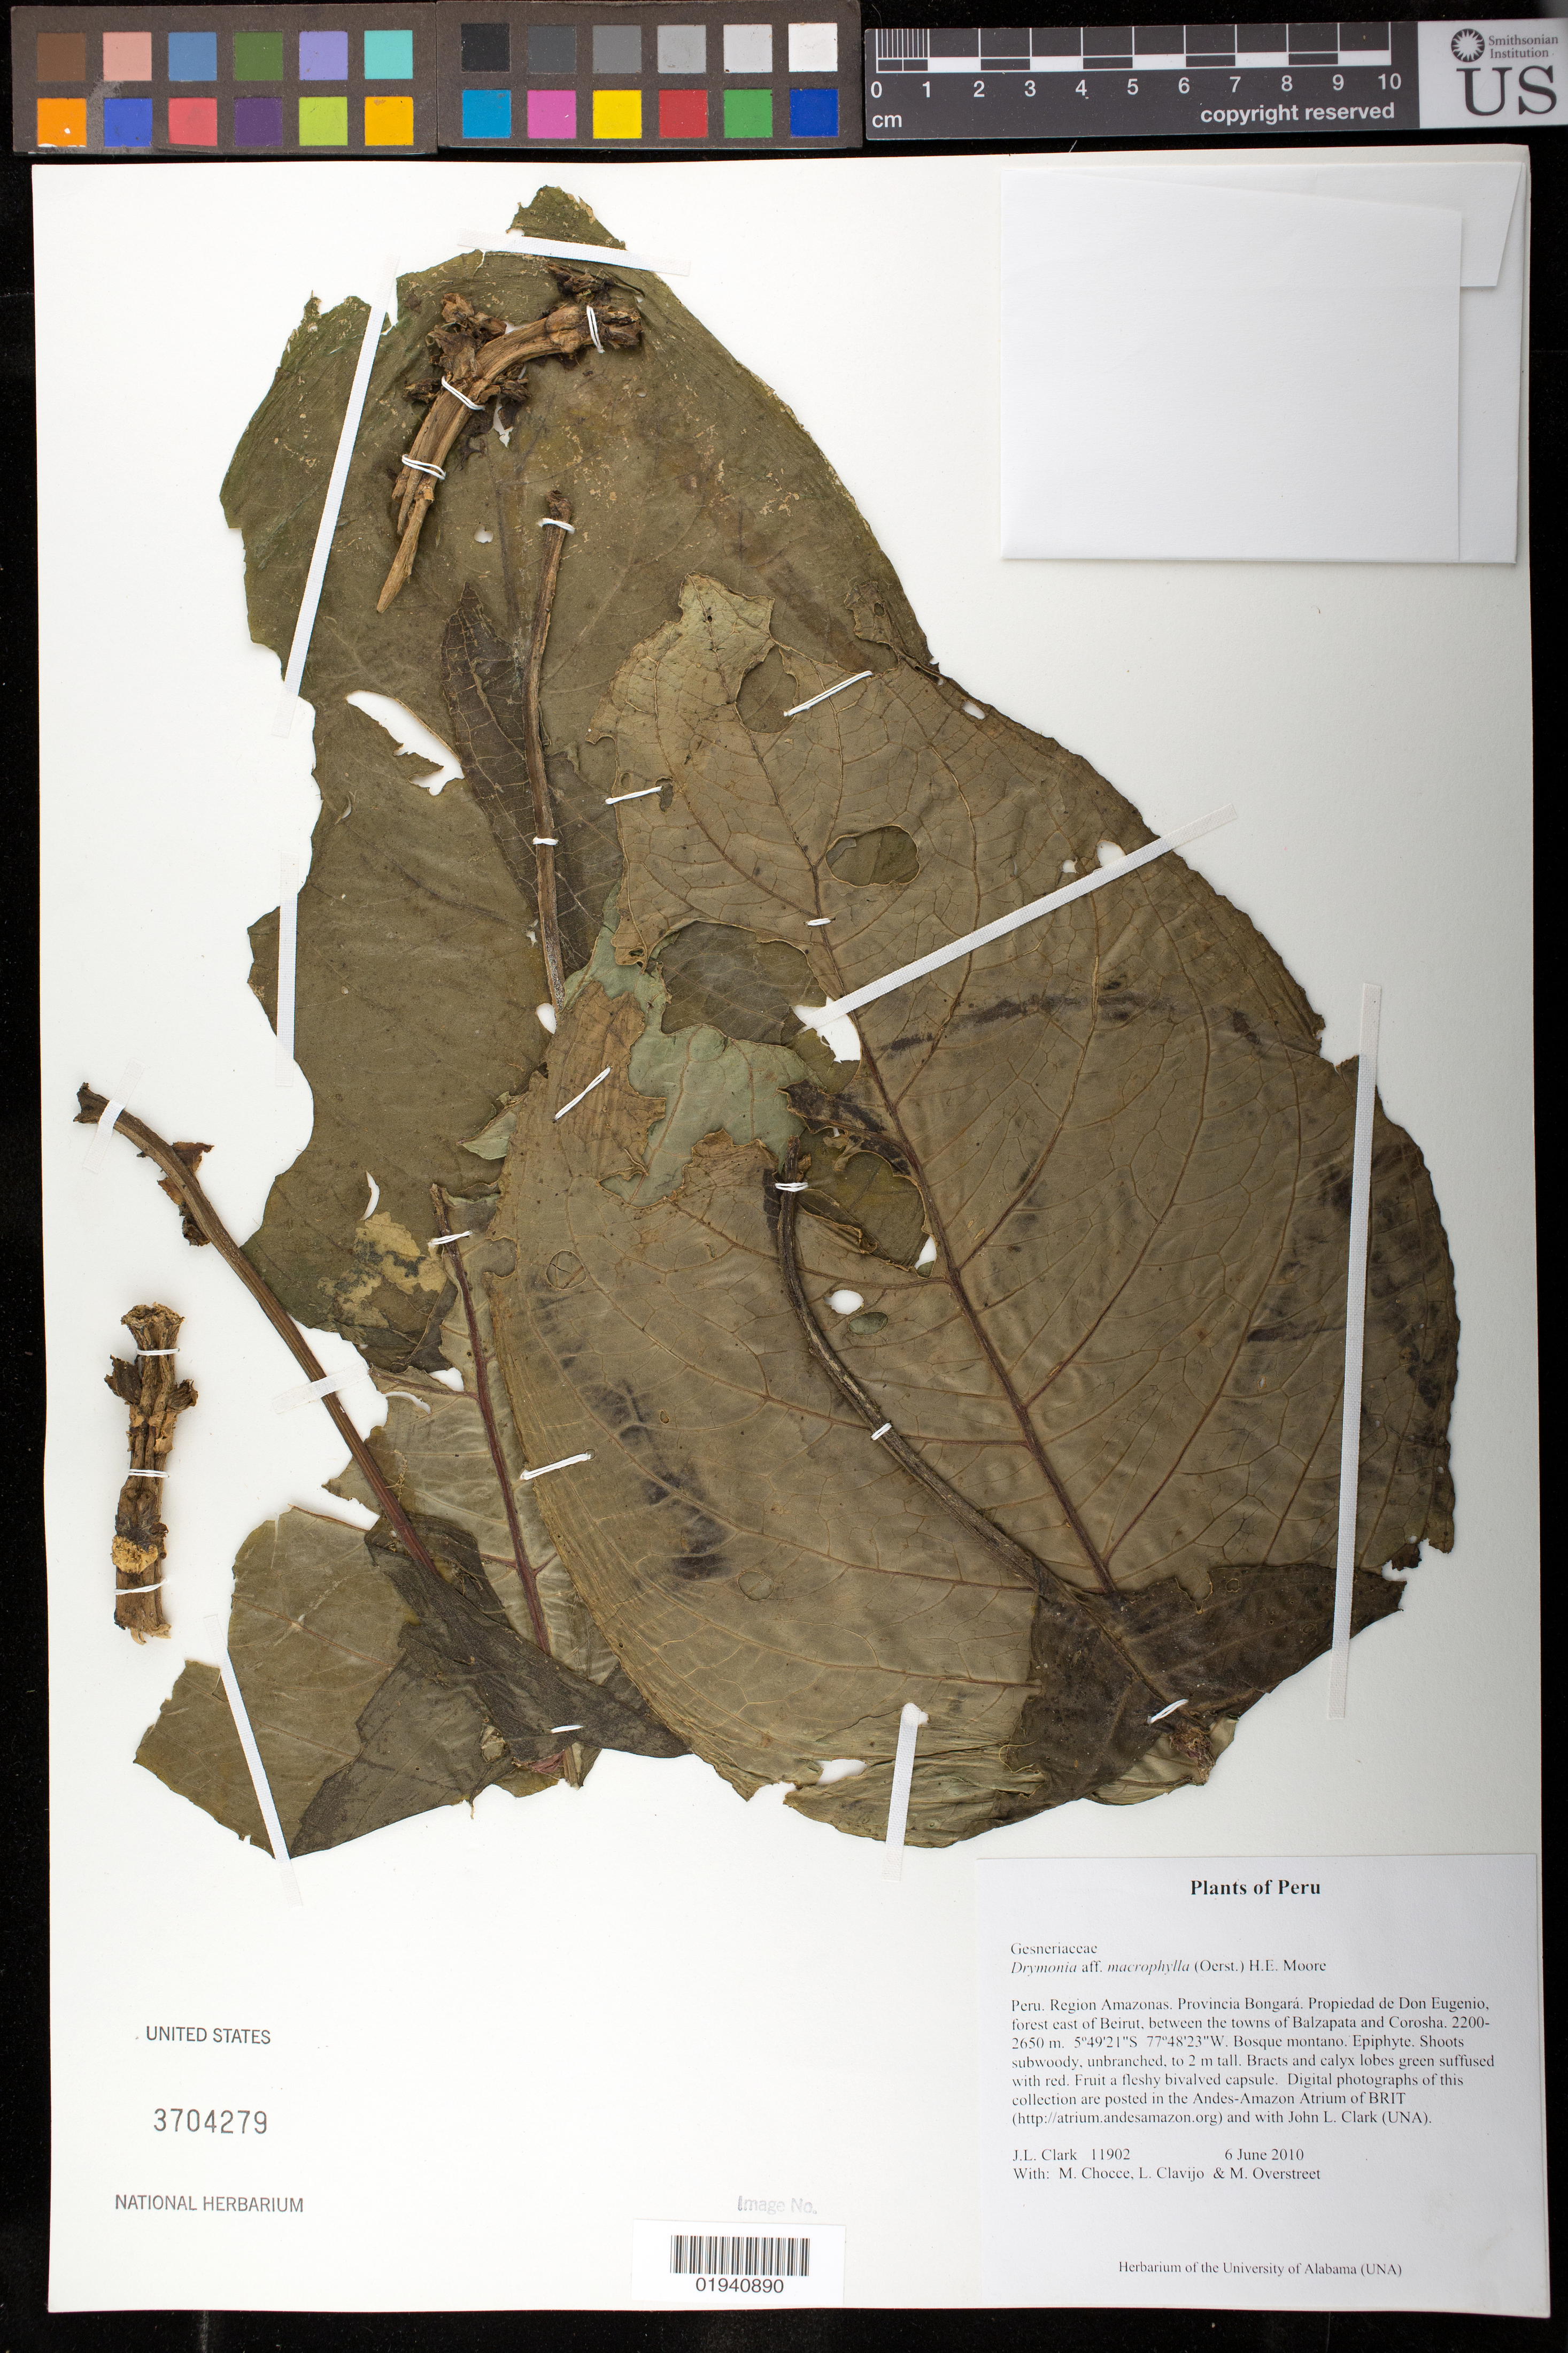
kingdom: Plantae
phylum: Tracheophyta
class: Magnoliopsida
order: Lamiales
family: Gesneriaceae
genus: Drymonia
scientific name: Drymonia macrophylla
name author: (Oerst.) H.E. Moore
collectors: J. L. Clark, M. Chocce, L. Clavijo & M. Overstreet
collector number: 11902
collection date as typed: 06 Jun 2010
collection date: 2010-06-06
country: Peru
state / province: Amazonas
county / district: Bongará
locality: Region Amazonas, propiedad de Don Eugenio, forest east of Beirut, between the towns of Balzapata and Corosha.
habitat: Bosque montano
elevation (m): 2200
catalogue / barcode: US 3704279